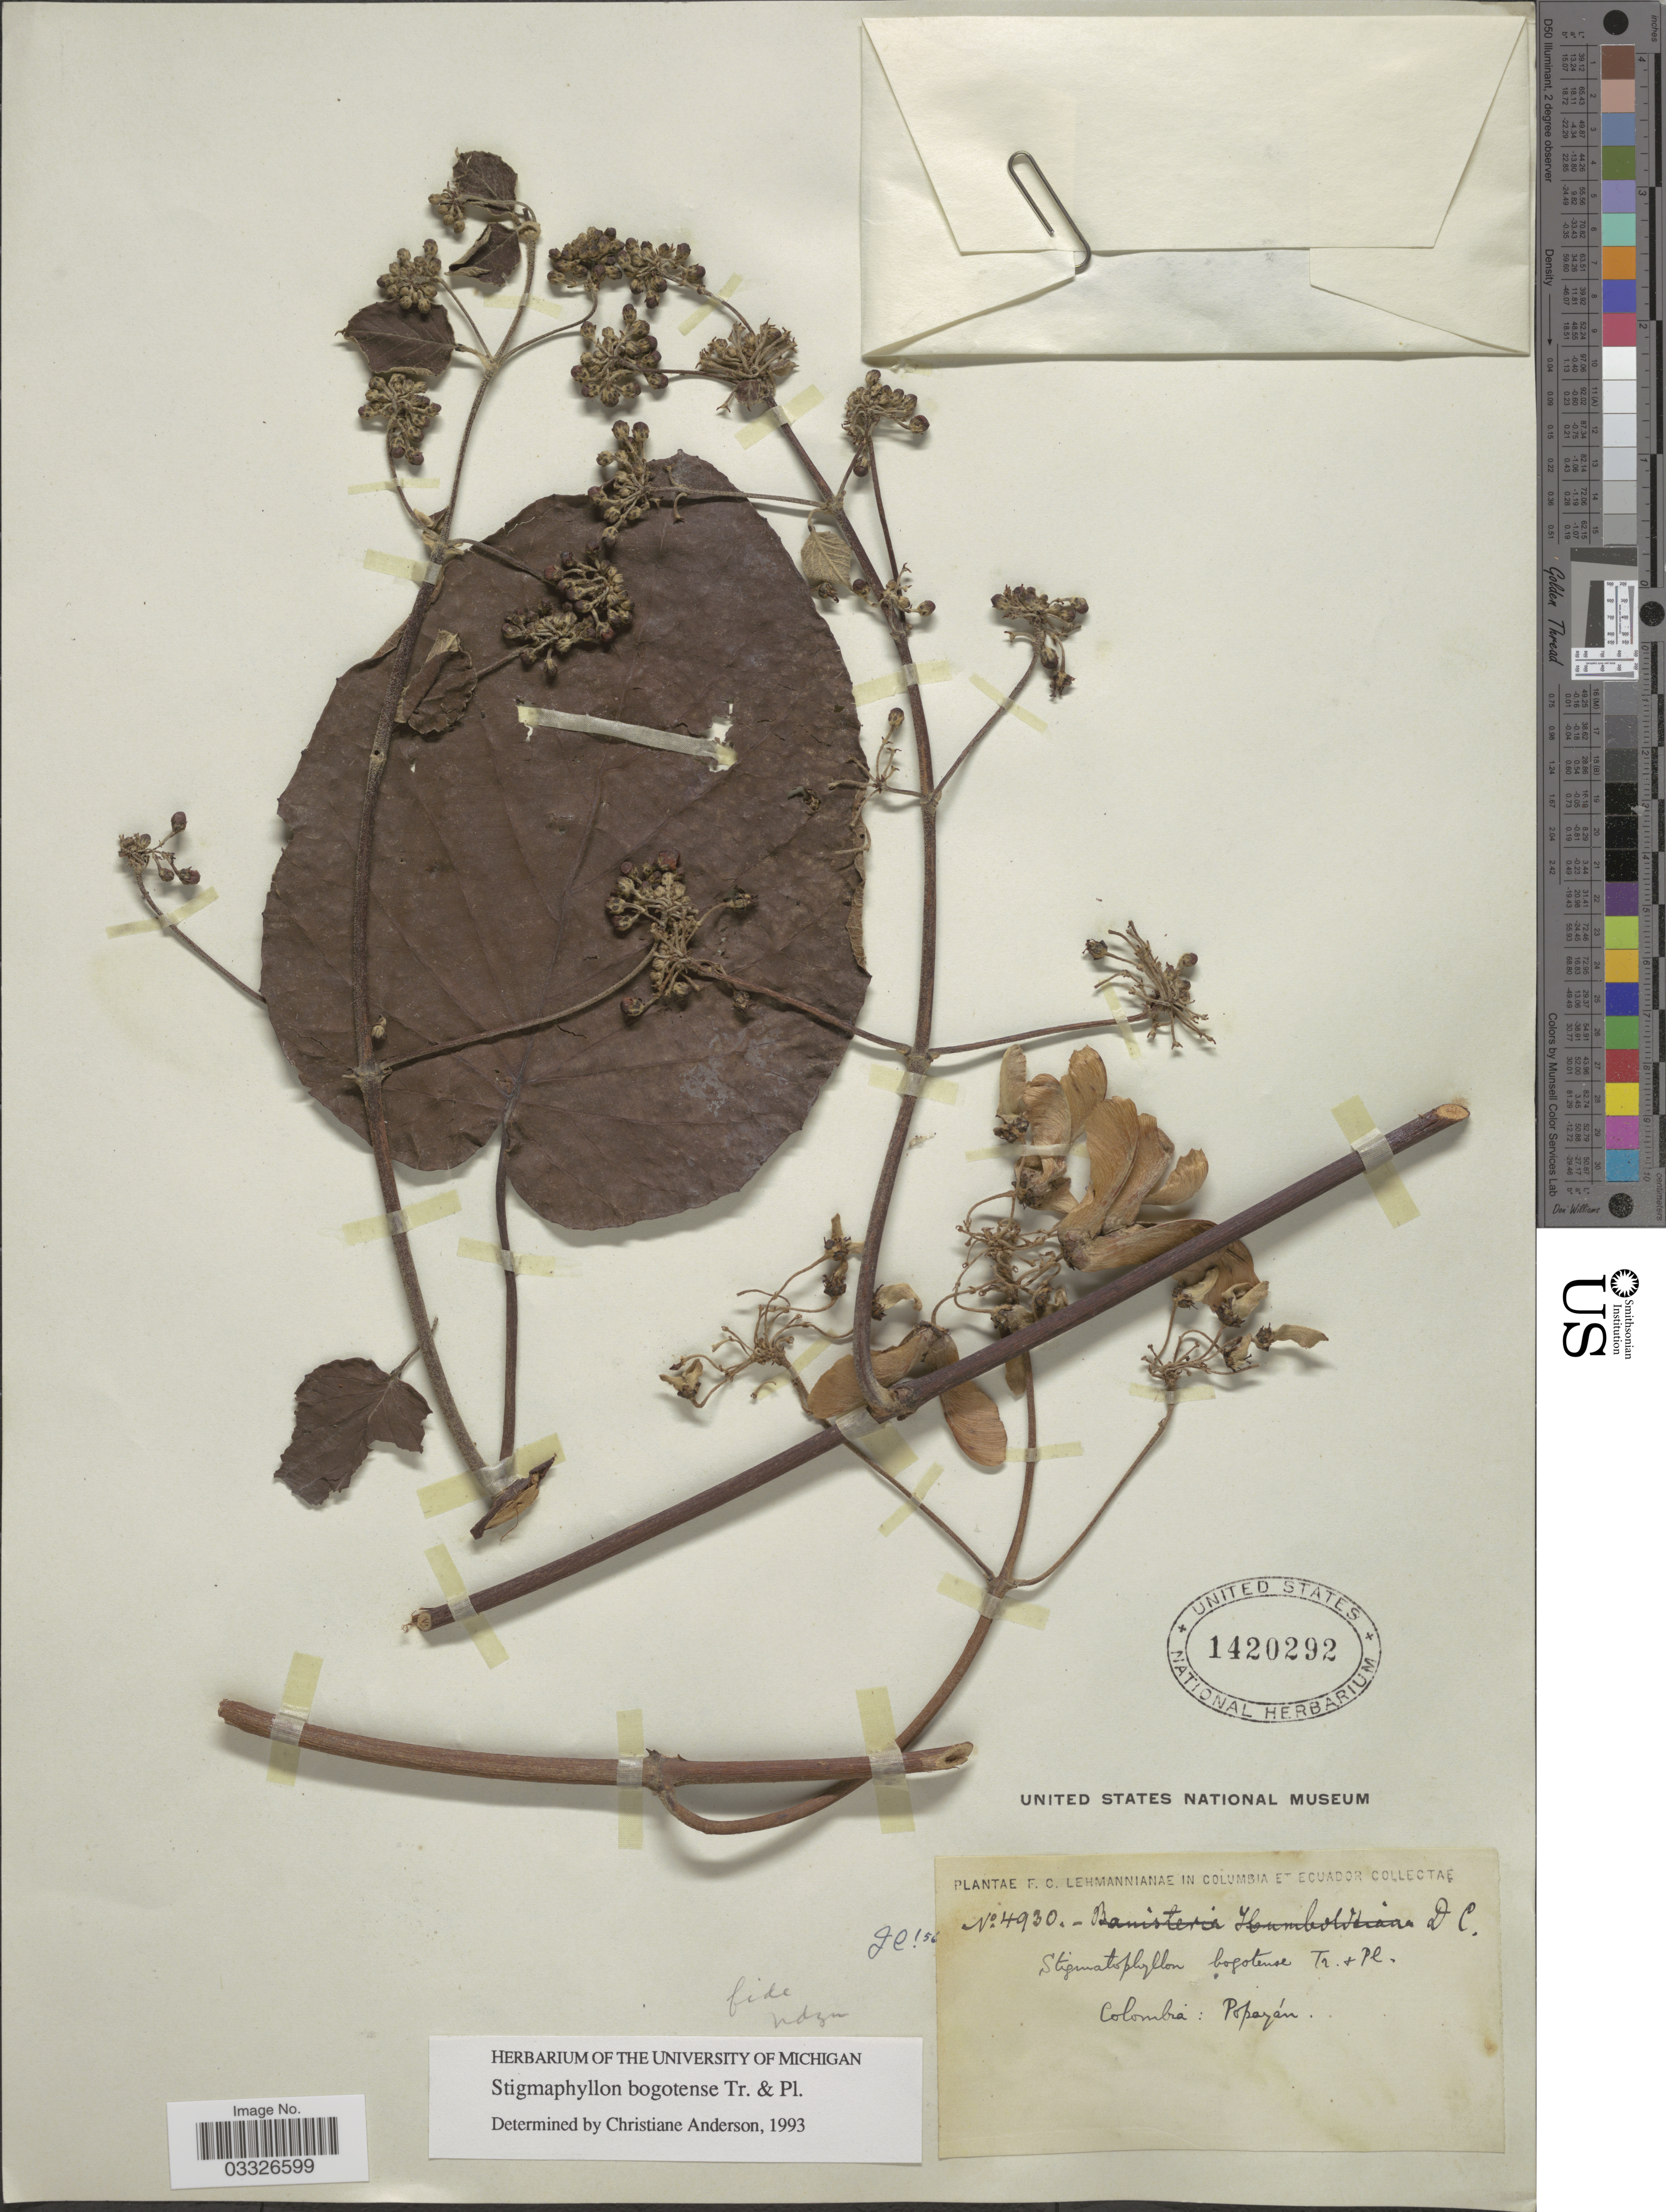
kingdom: Plantae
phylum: Tracheophyta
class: Magnoliopsida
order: Malpighiales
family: Malpighiaceae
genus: Stigmaphyllon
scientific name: Stigmaphyllon bogotense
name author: Triana & Planch.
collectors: F. C. Lehmann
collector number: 4930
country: Colombia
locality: Popayán.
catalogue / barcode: US 1420292